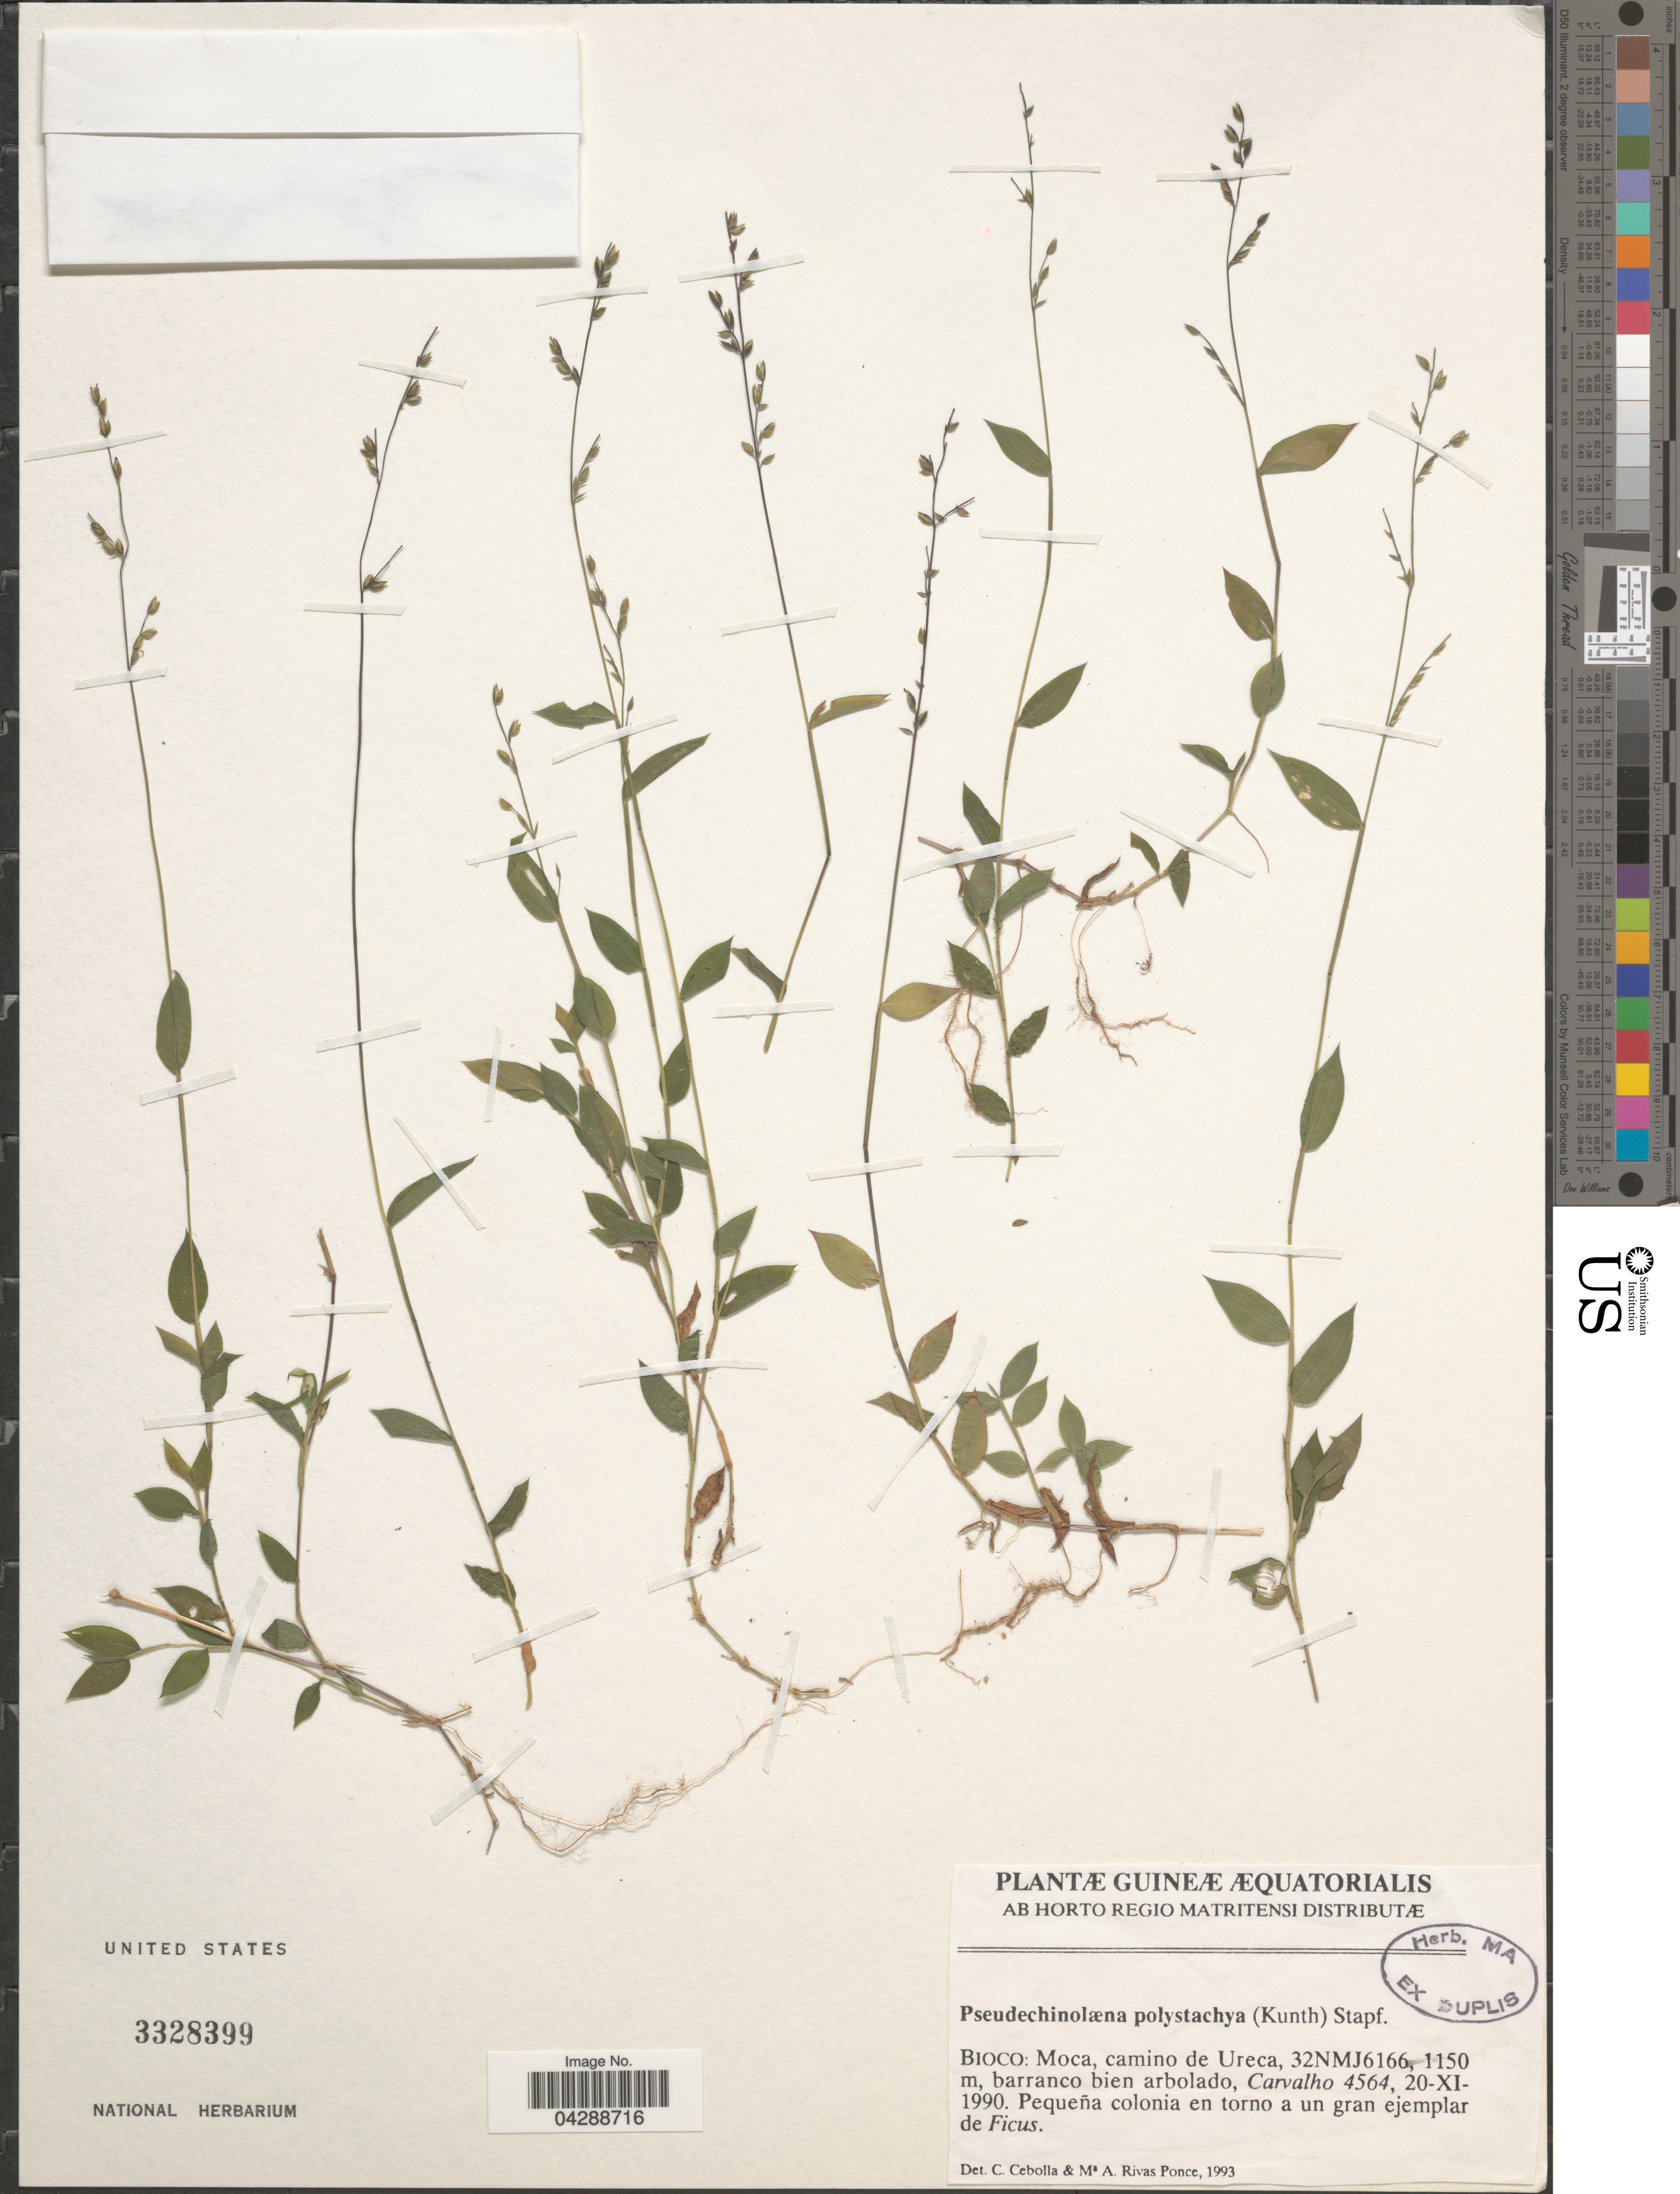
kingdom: Plantae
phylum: Tracheophyta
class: Liliopsida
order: Poales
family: Poaceae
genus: Pseudechinolaena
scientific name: Pseudechinolaena polystachya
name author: (Kunth) Stapf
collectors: Carvalho, --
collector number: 4564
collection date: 1990-11-20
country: Equatorial Guinea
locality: Guineæ Æquatorialis. Bioco: Moca, camino de Ureca, 32NMJ6166, barranco bien arbolado.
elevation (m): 1150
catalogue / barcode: US 3328399